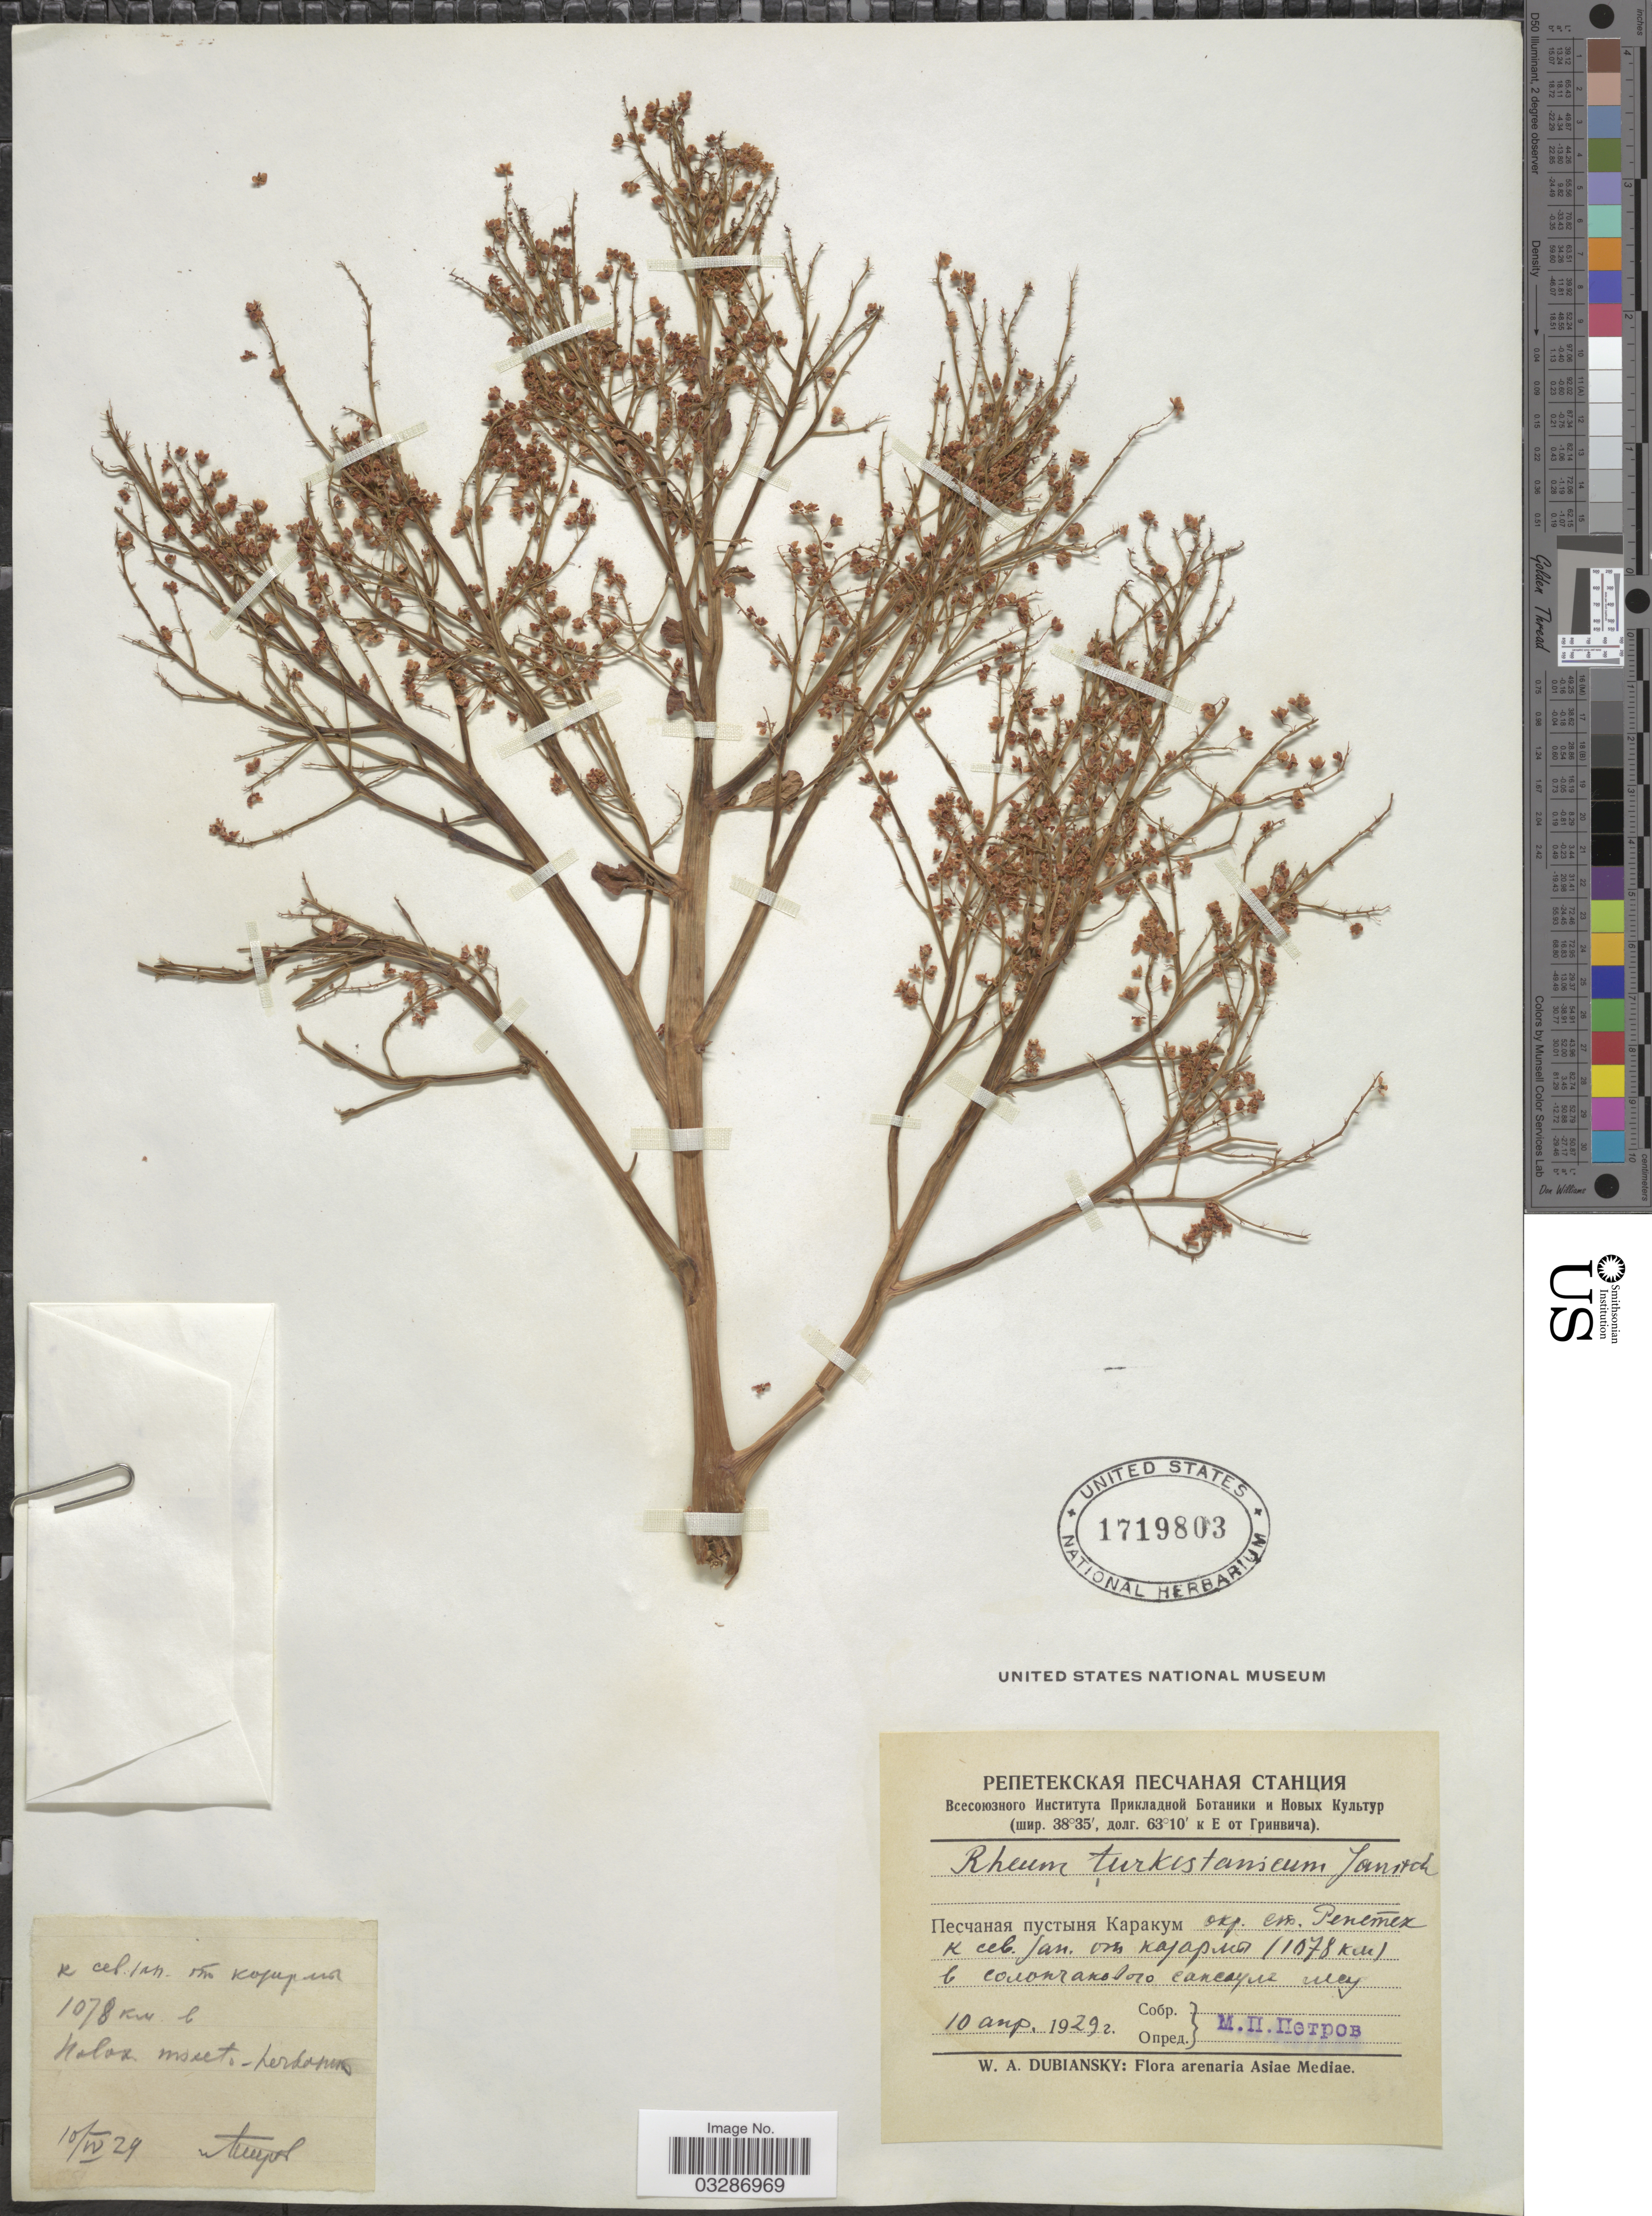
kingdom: Plantae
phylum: Tracheophyta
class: Magnoliopsida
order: Caryophyllales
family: Polygonaceae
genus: Rheum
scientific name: Rheum turkestanicum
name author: Janisch.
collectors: M. Petrov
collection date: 1929-04-10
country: Turkmenistan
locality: Karakum Desert, vicinity of Station Repetek. Arenaria Asiae Mediae.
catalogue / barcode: US 1719803